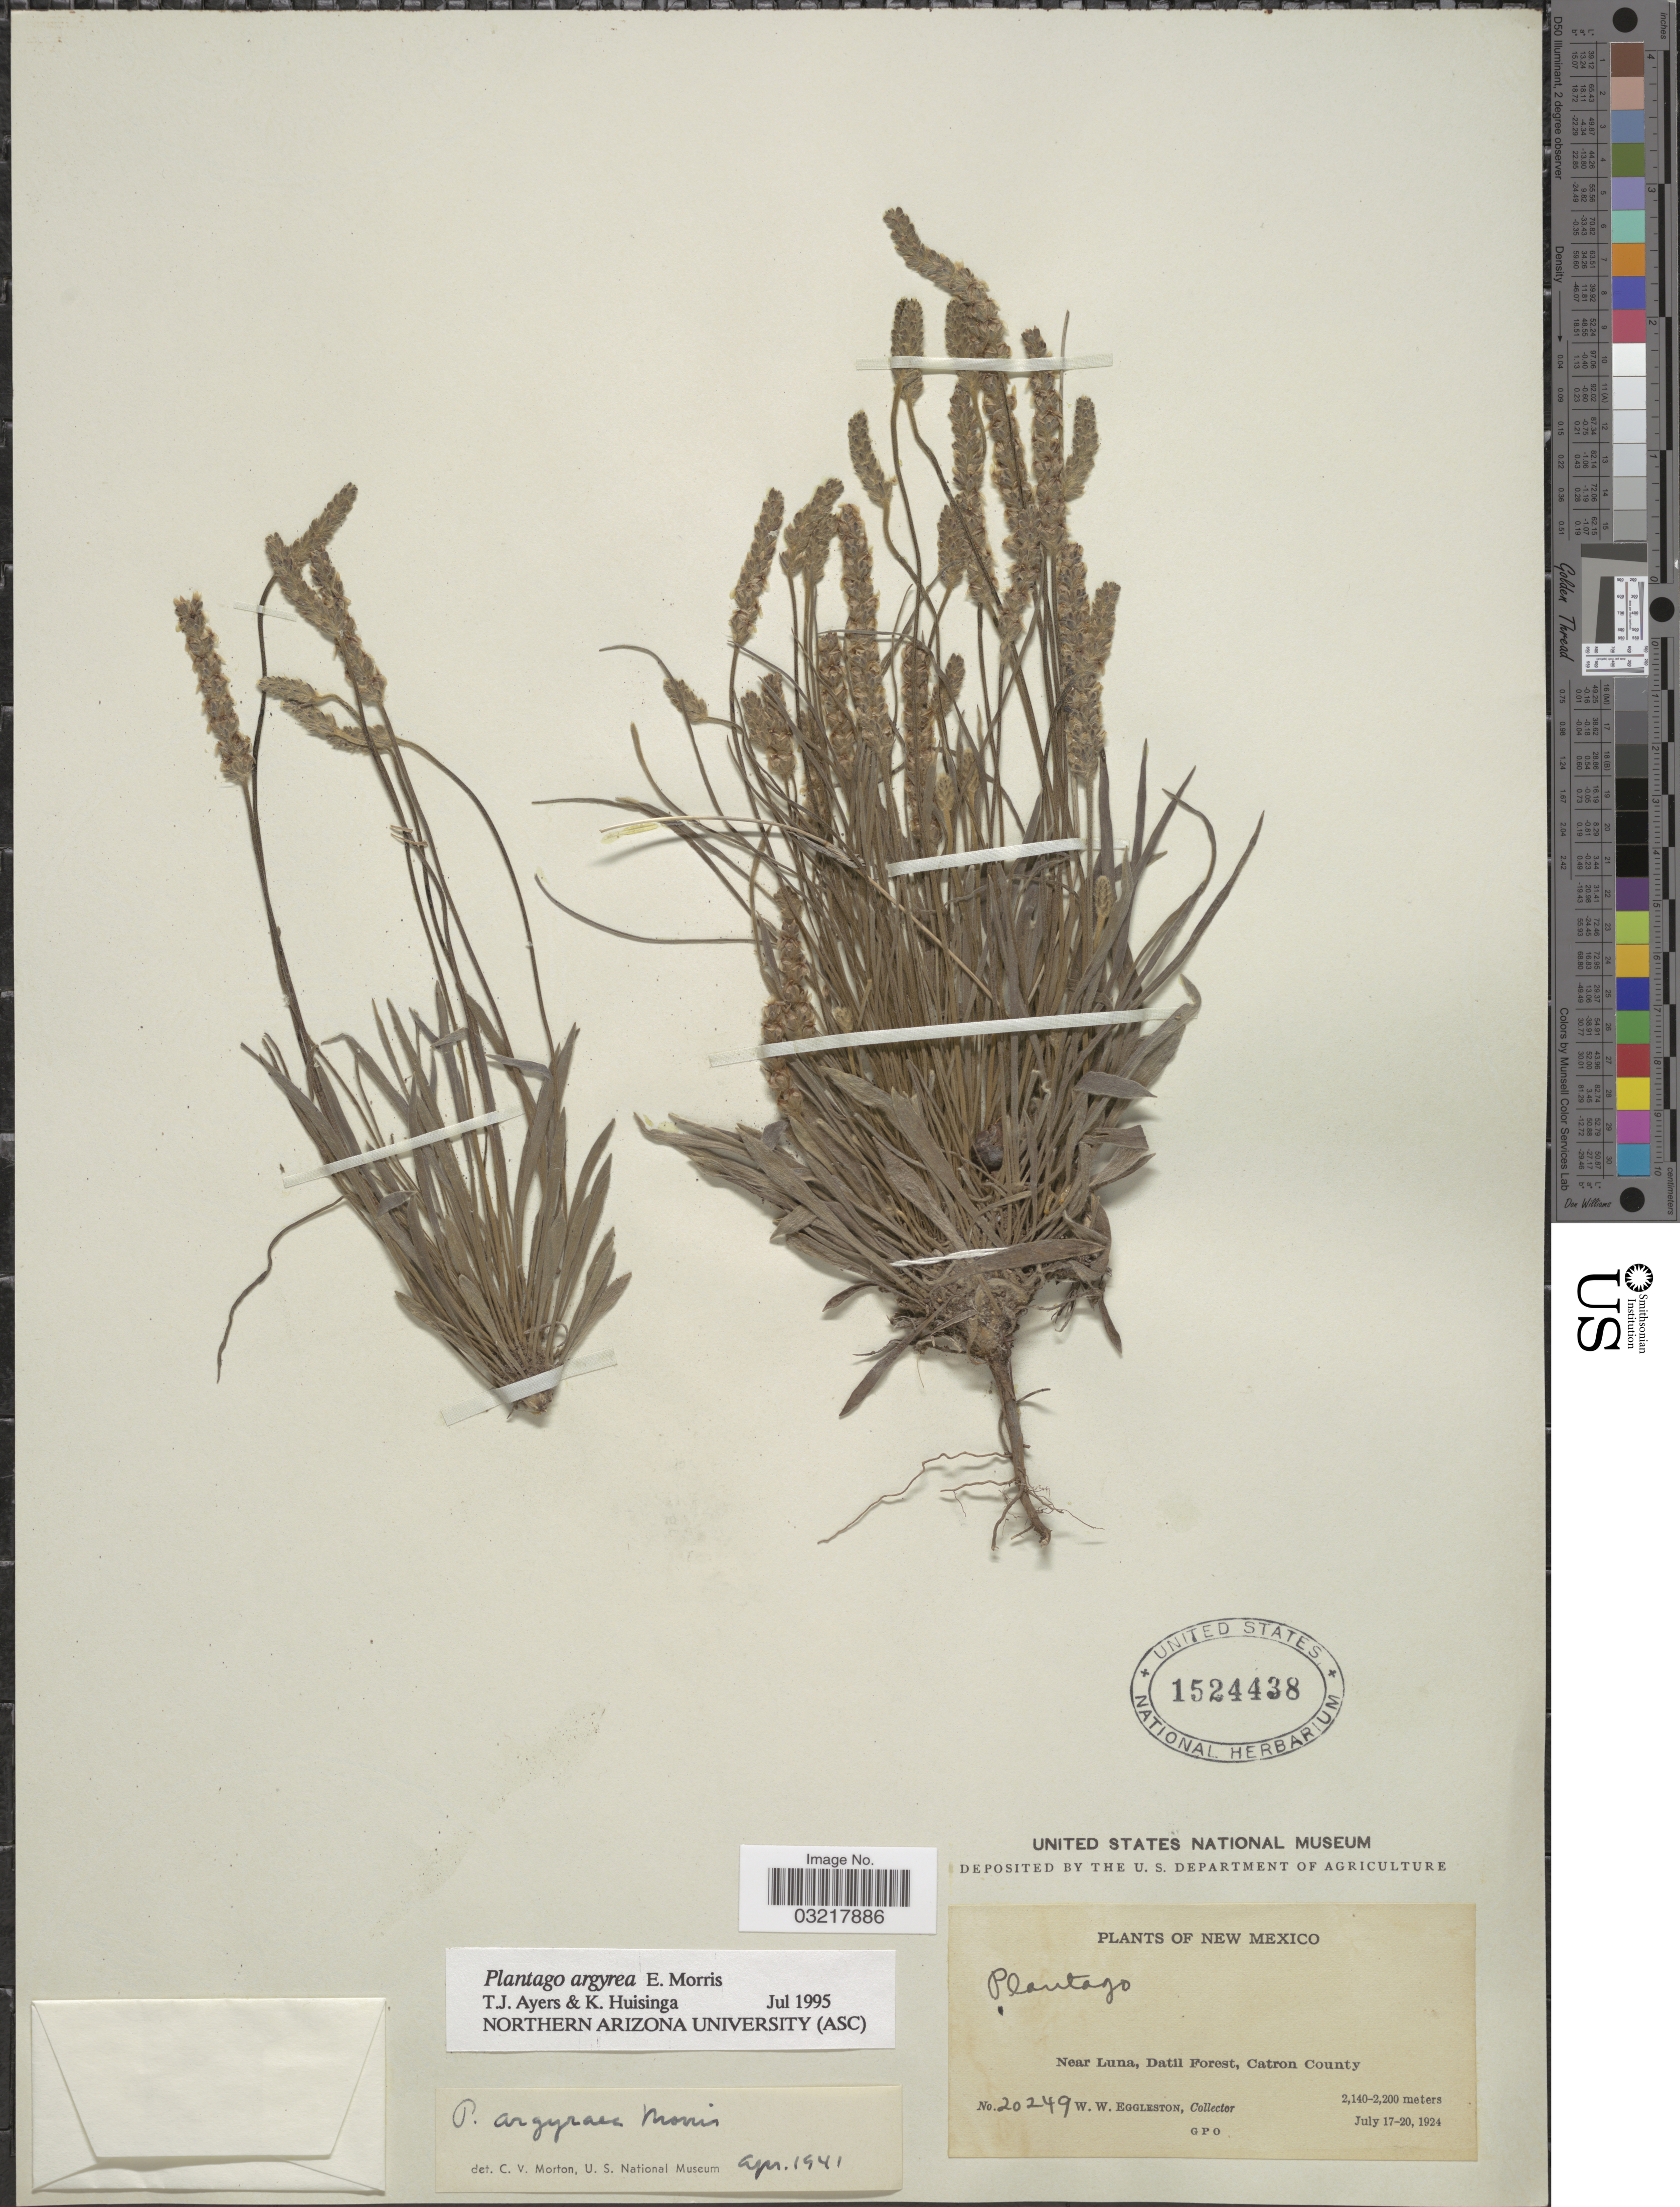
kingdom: Plantae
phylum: Tracheophyta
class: Magnoliopsida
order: Lamiales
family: Plantaginaceae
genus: Plantago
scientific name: Plantago argyrea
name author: E. Morris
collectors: W. W. Eggleston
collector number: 20249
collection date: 1924-07-17/1924-07-20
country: United States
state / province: New Mexico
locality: Near Luna, Datil Forest, Catron County.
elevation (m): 2140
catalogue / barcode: US 1524438